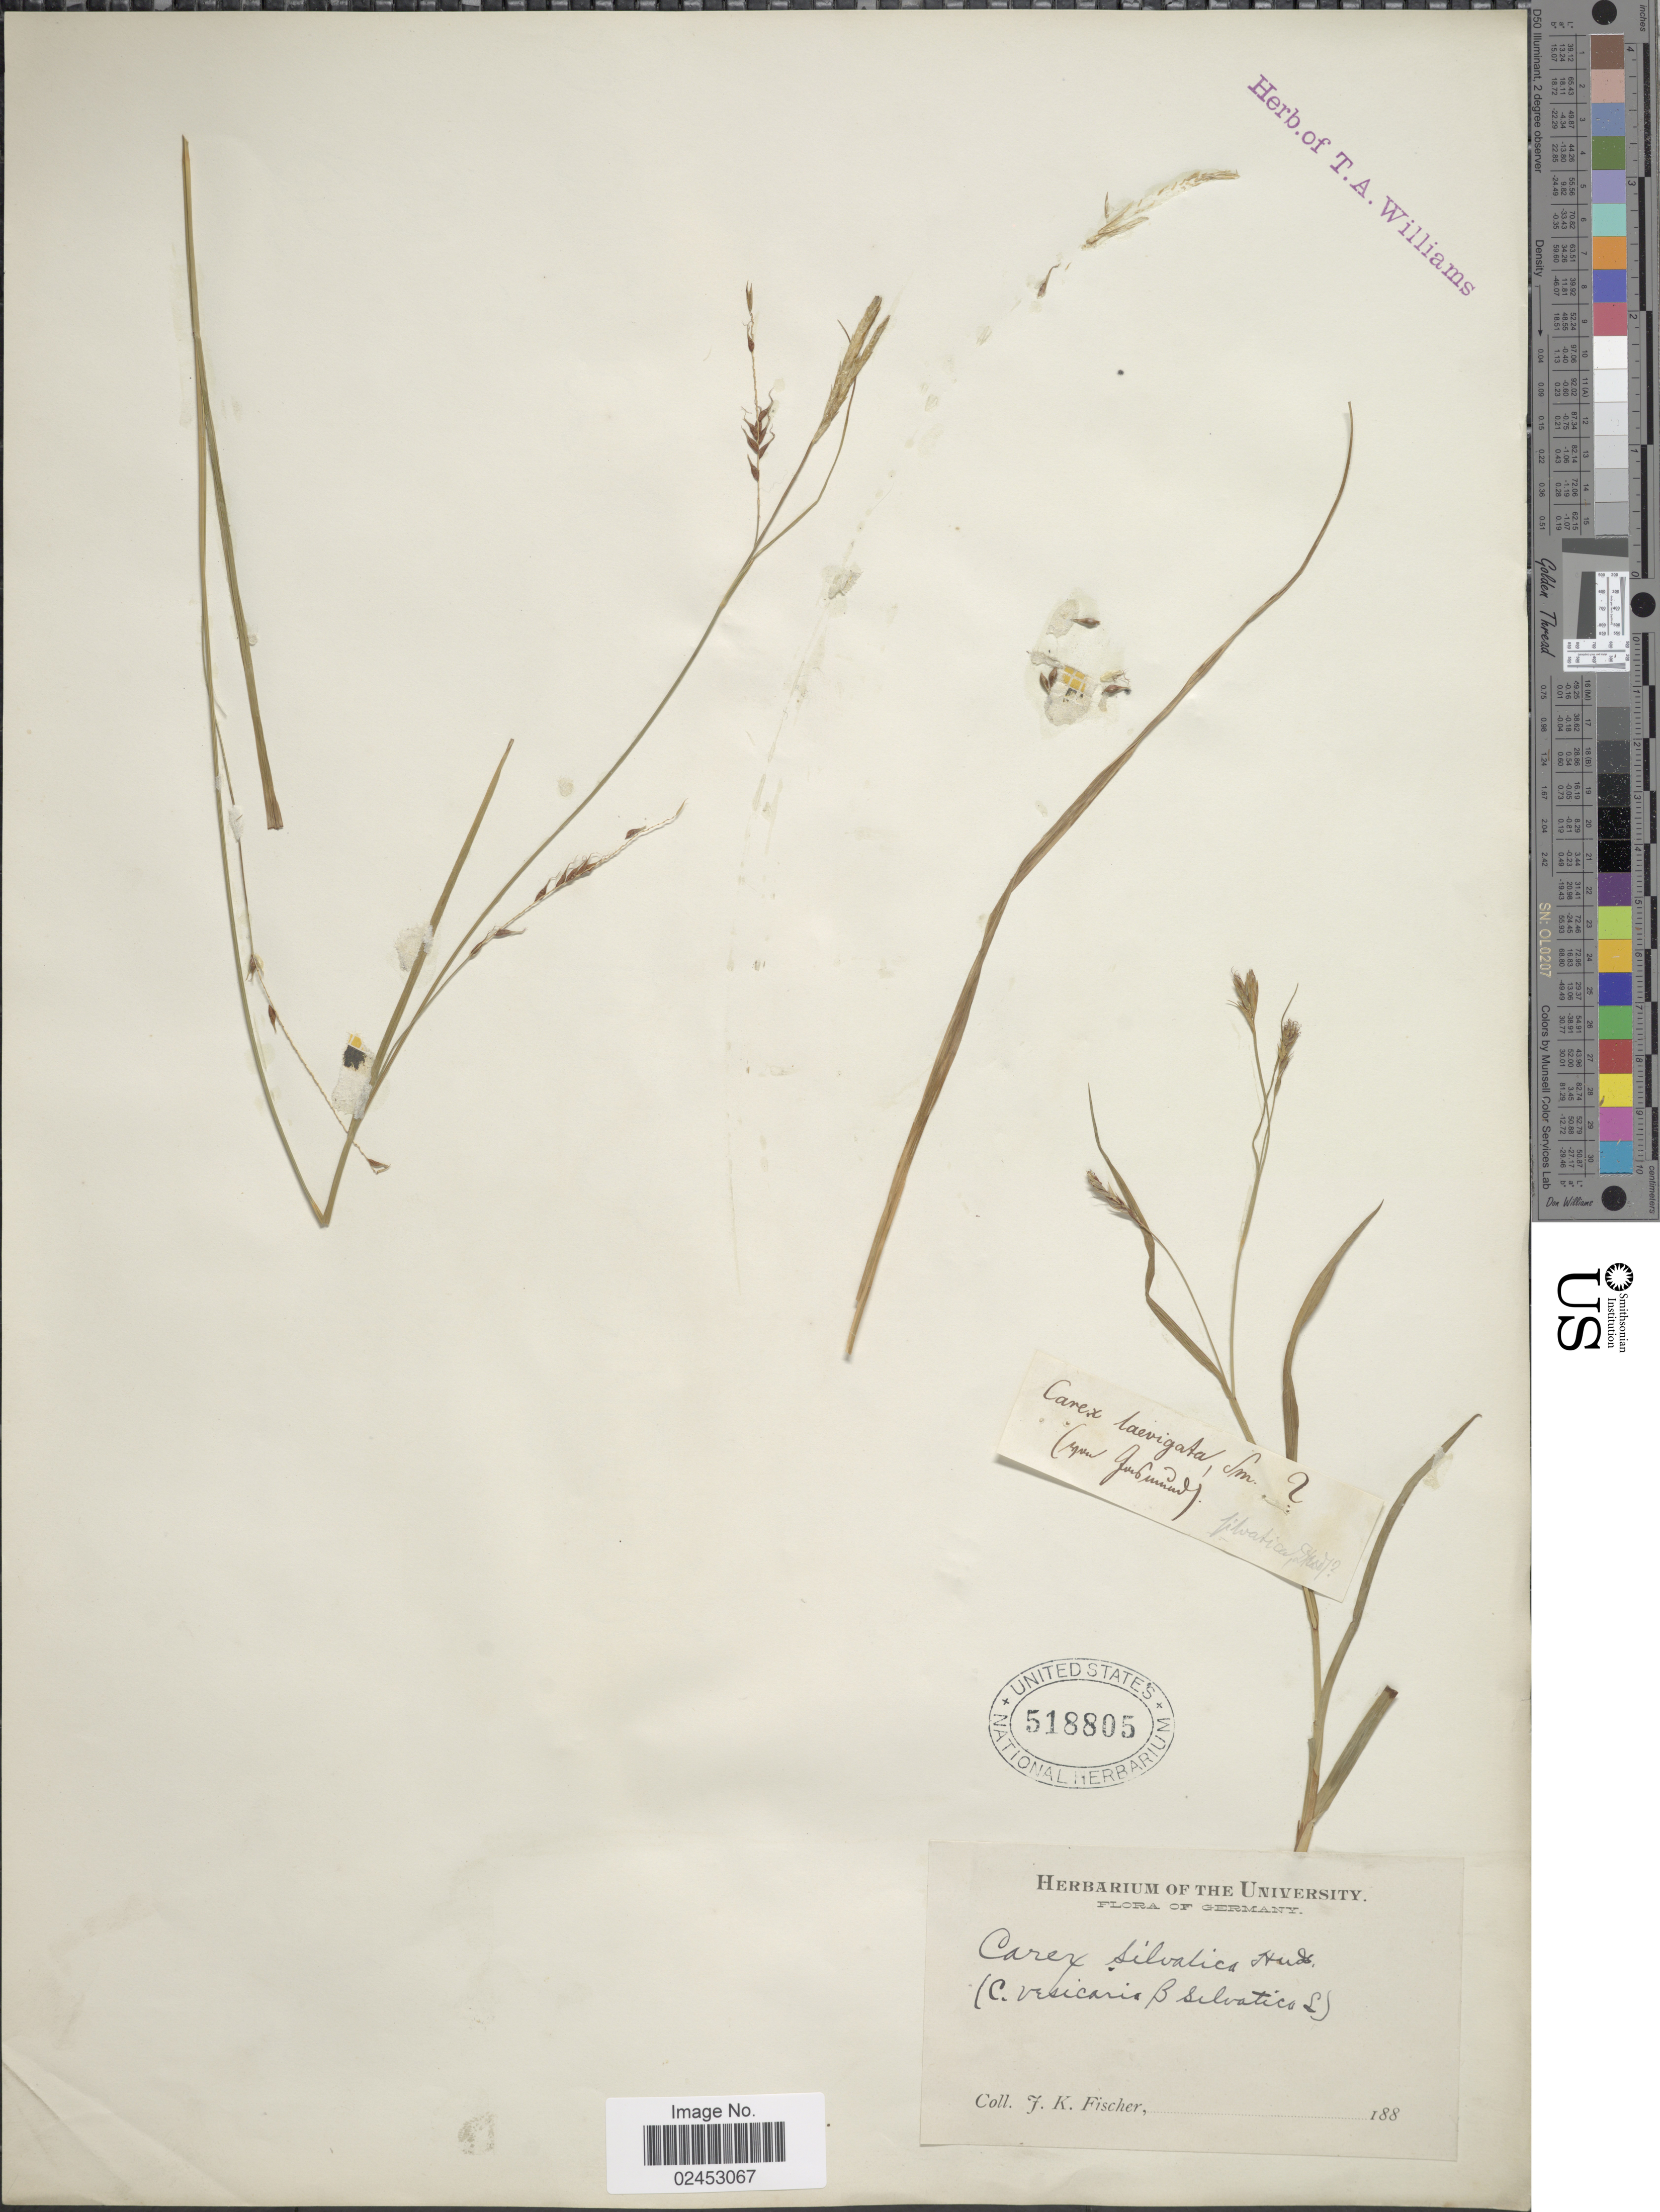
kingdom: Plantae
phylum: Tracheophyta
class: Liliopsida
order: Poales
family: Cyperaceae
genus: Carex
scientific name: Carex sylvatica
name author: Huds.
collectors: J. Fischer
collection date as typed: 188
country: Germany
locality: (yver Gubunund) [interpreted]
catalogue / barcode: US 518805